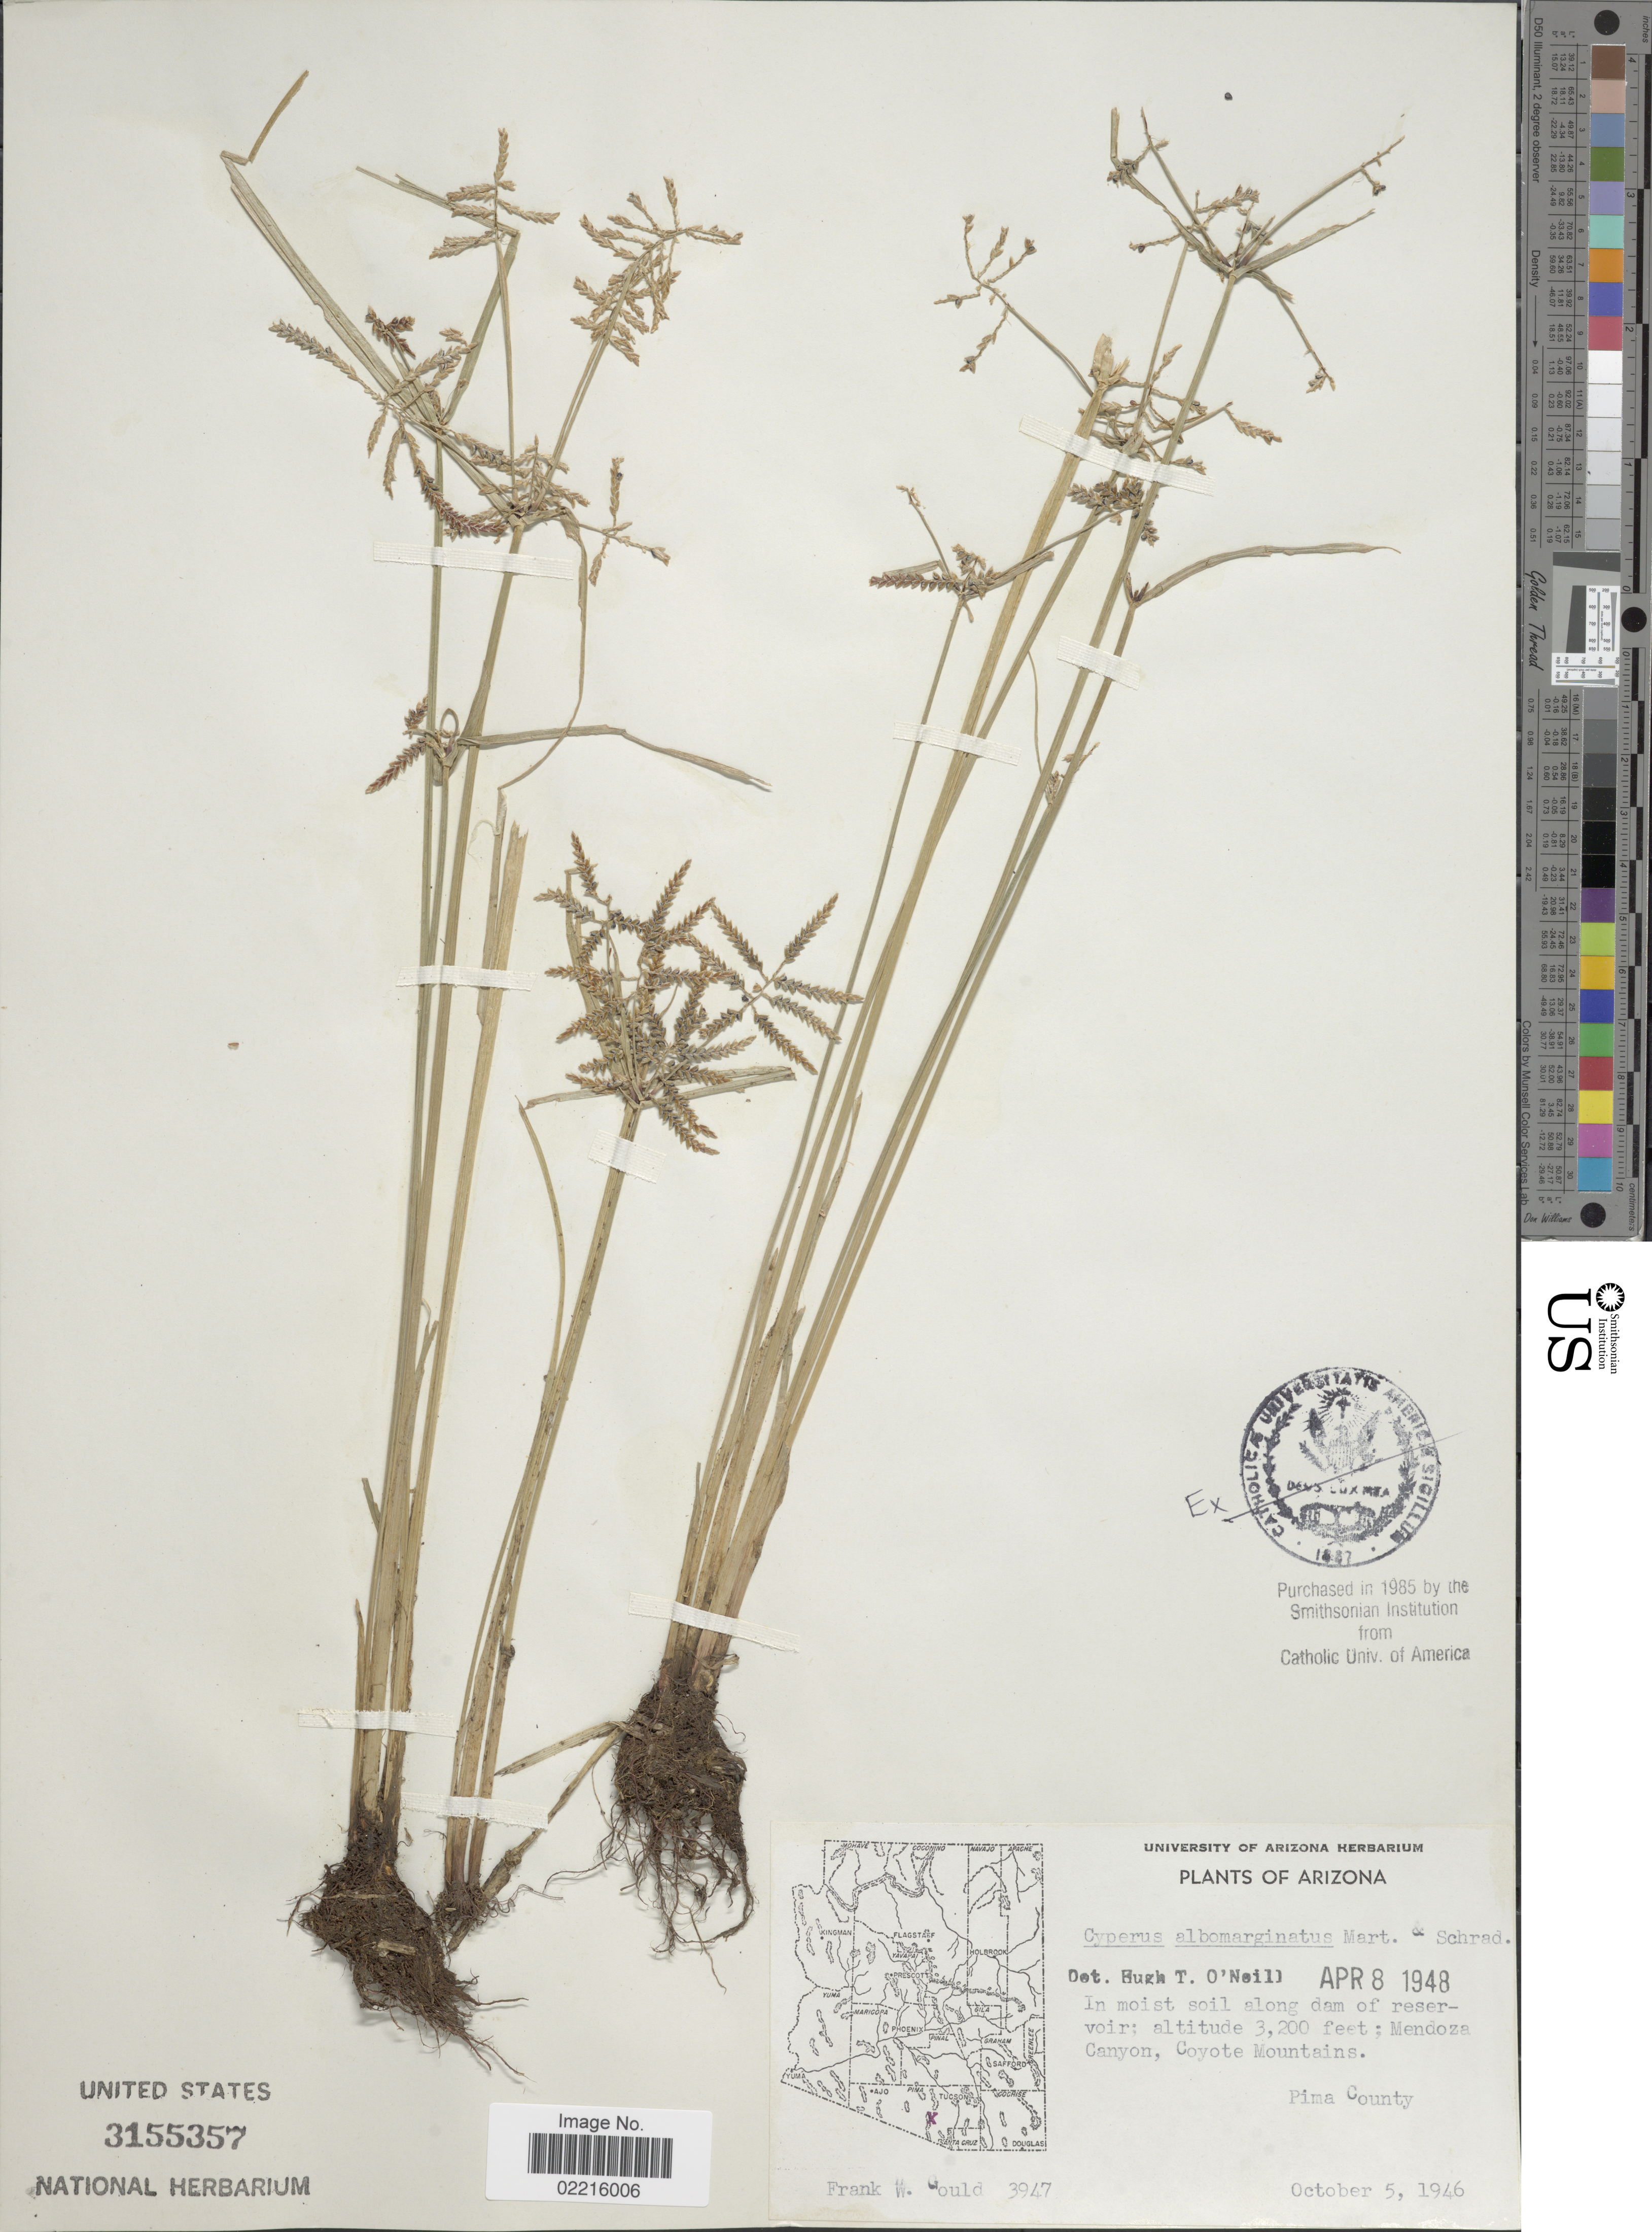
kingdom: Plantae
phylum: Tracheophyta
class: Liliopsida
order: Poales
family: Cyperaceae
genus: Cyperus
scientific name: Cyperus flavicomus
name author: Michx.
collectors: F. W. Gould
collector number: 3947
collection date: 1946-10-05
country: United States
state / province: Arizona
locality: In moist soil along dam of reservoir; Mendoza Canyon, Coyote Mountains. Pima County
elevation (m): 975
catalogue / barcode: US 3155357